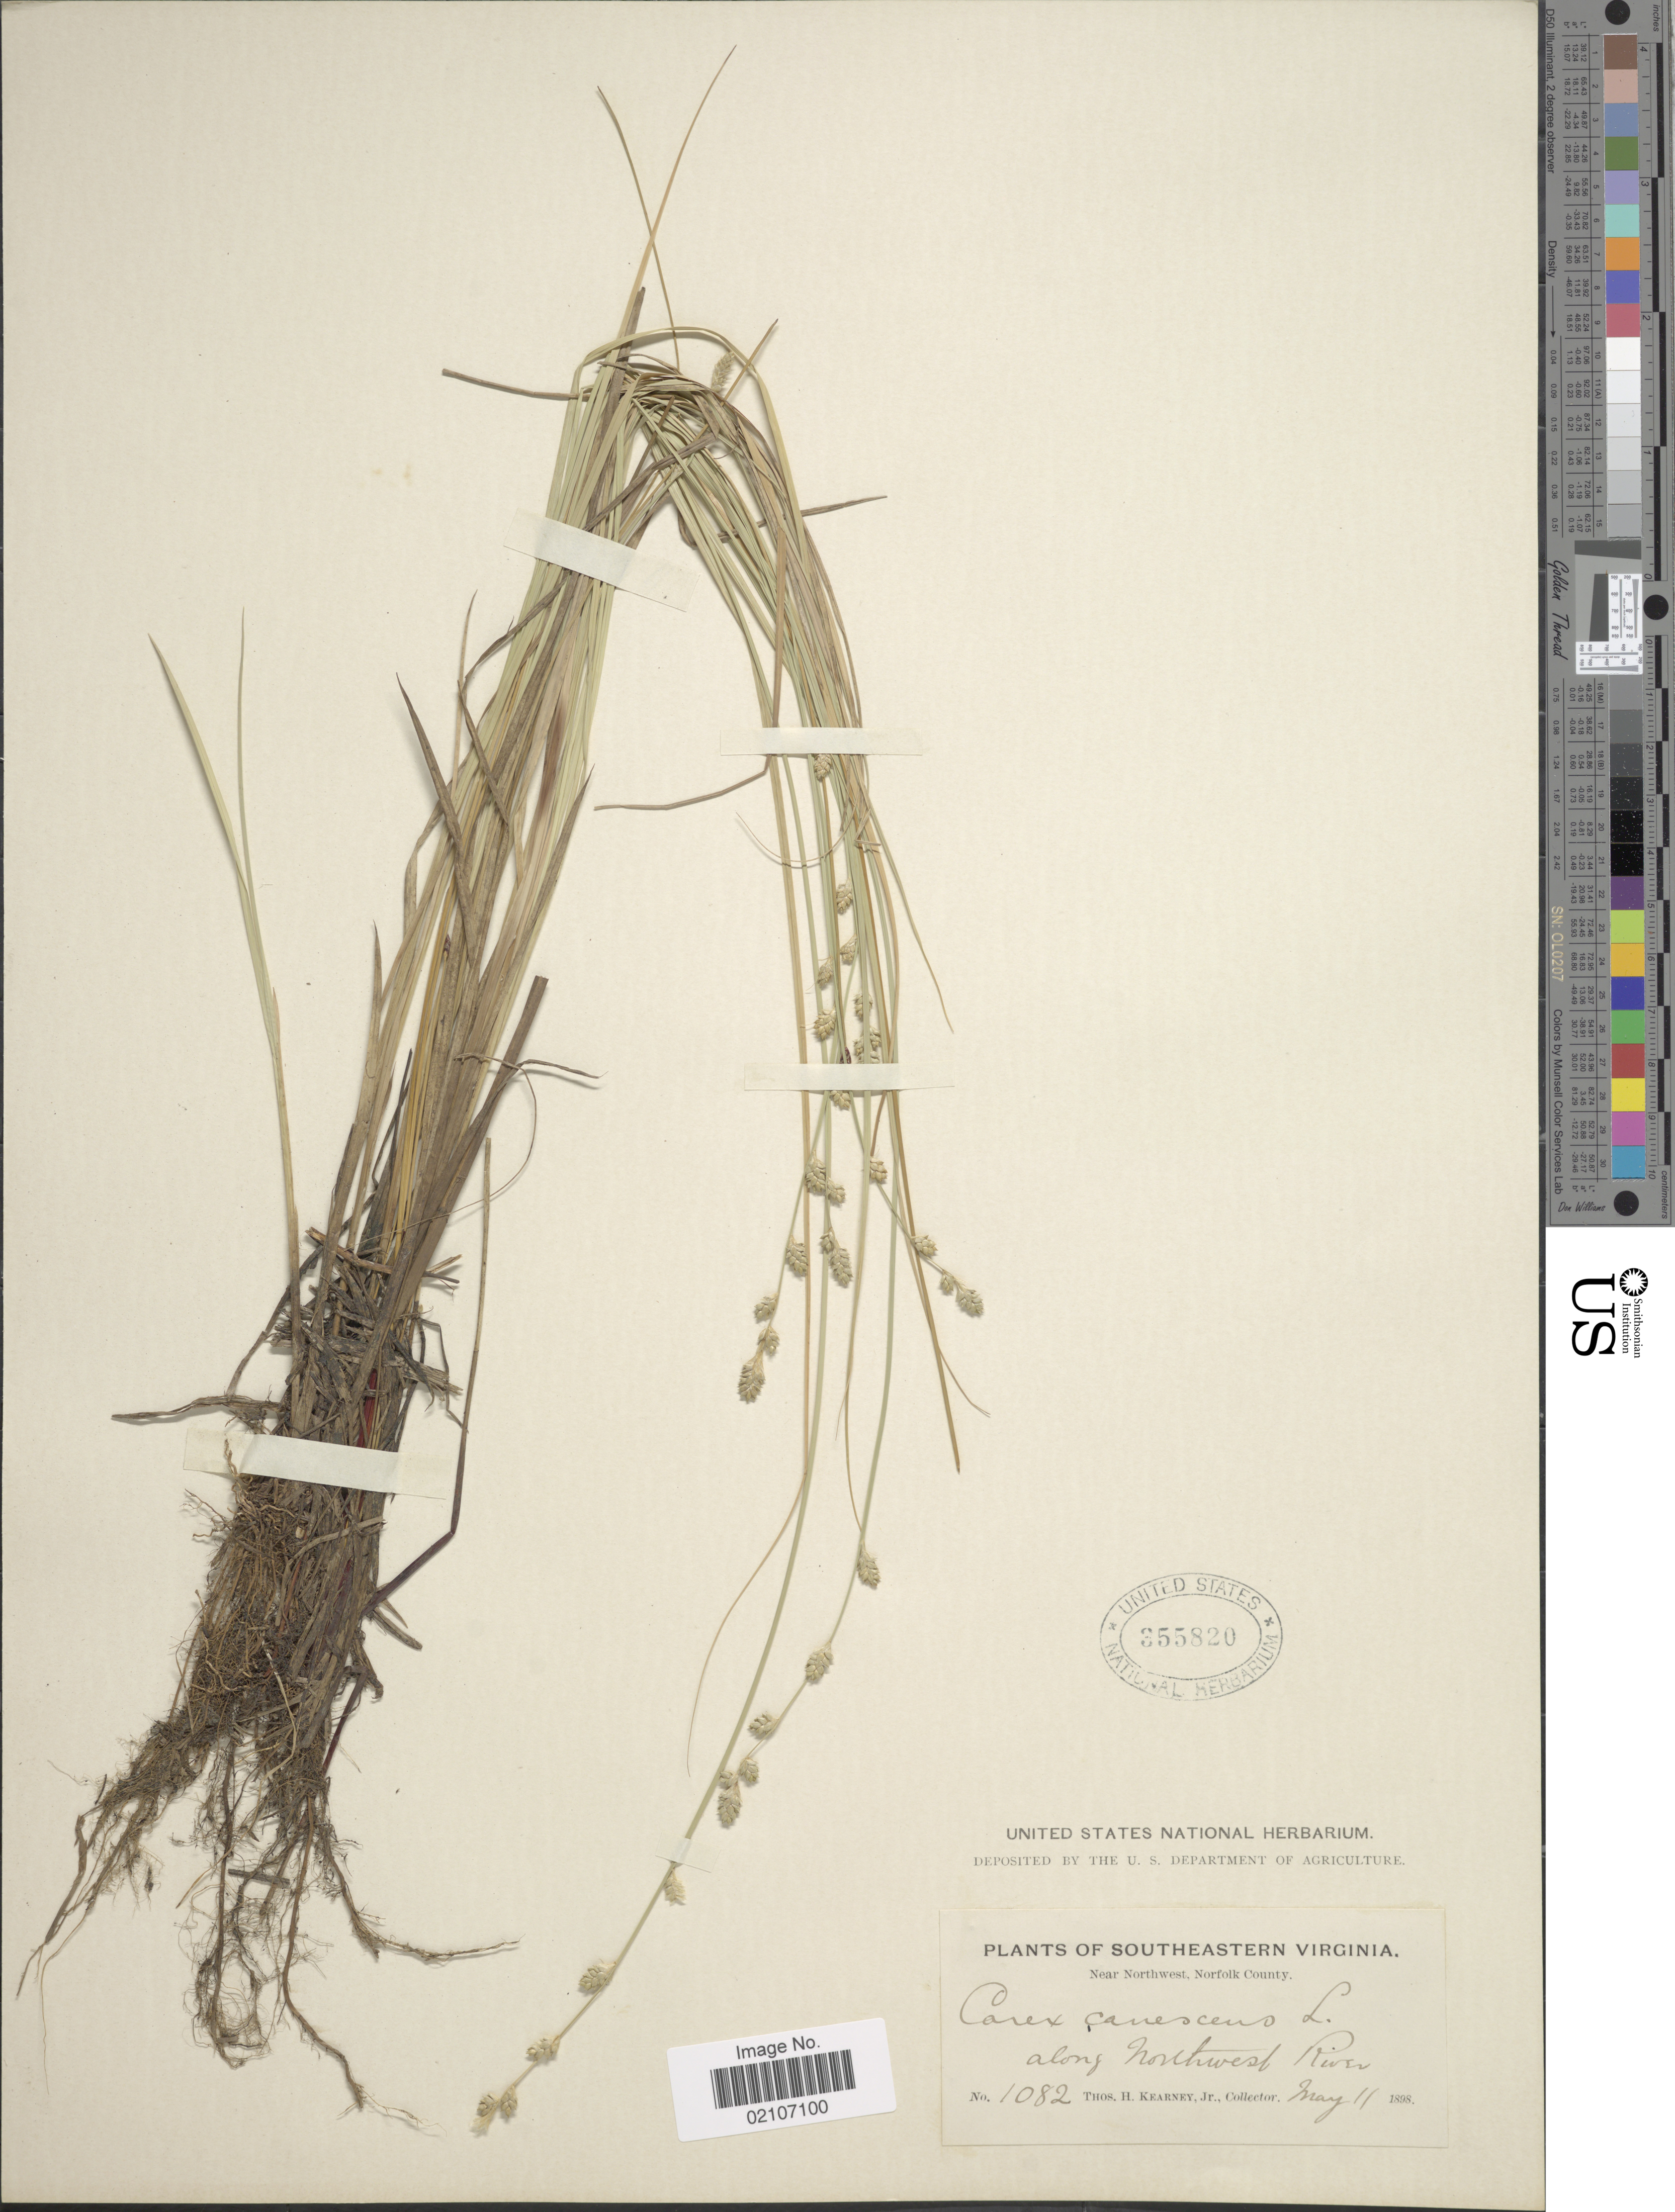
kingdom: Plantae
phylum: Tracheophyta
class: Liliopsida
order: Poales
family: Cyperaceae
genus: Carex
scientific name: Carex canescens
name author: L.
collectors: T. H. Kearney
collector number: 1082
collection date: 1898-05-11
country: United States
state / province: Virginia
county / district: City of Norfolk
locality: Southeastern Virginia, Near Northwest, Norfolk County, along Northwest River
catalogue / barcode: US 355820